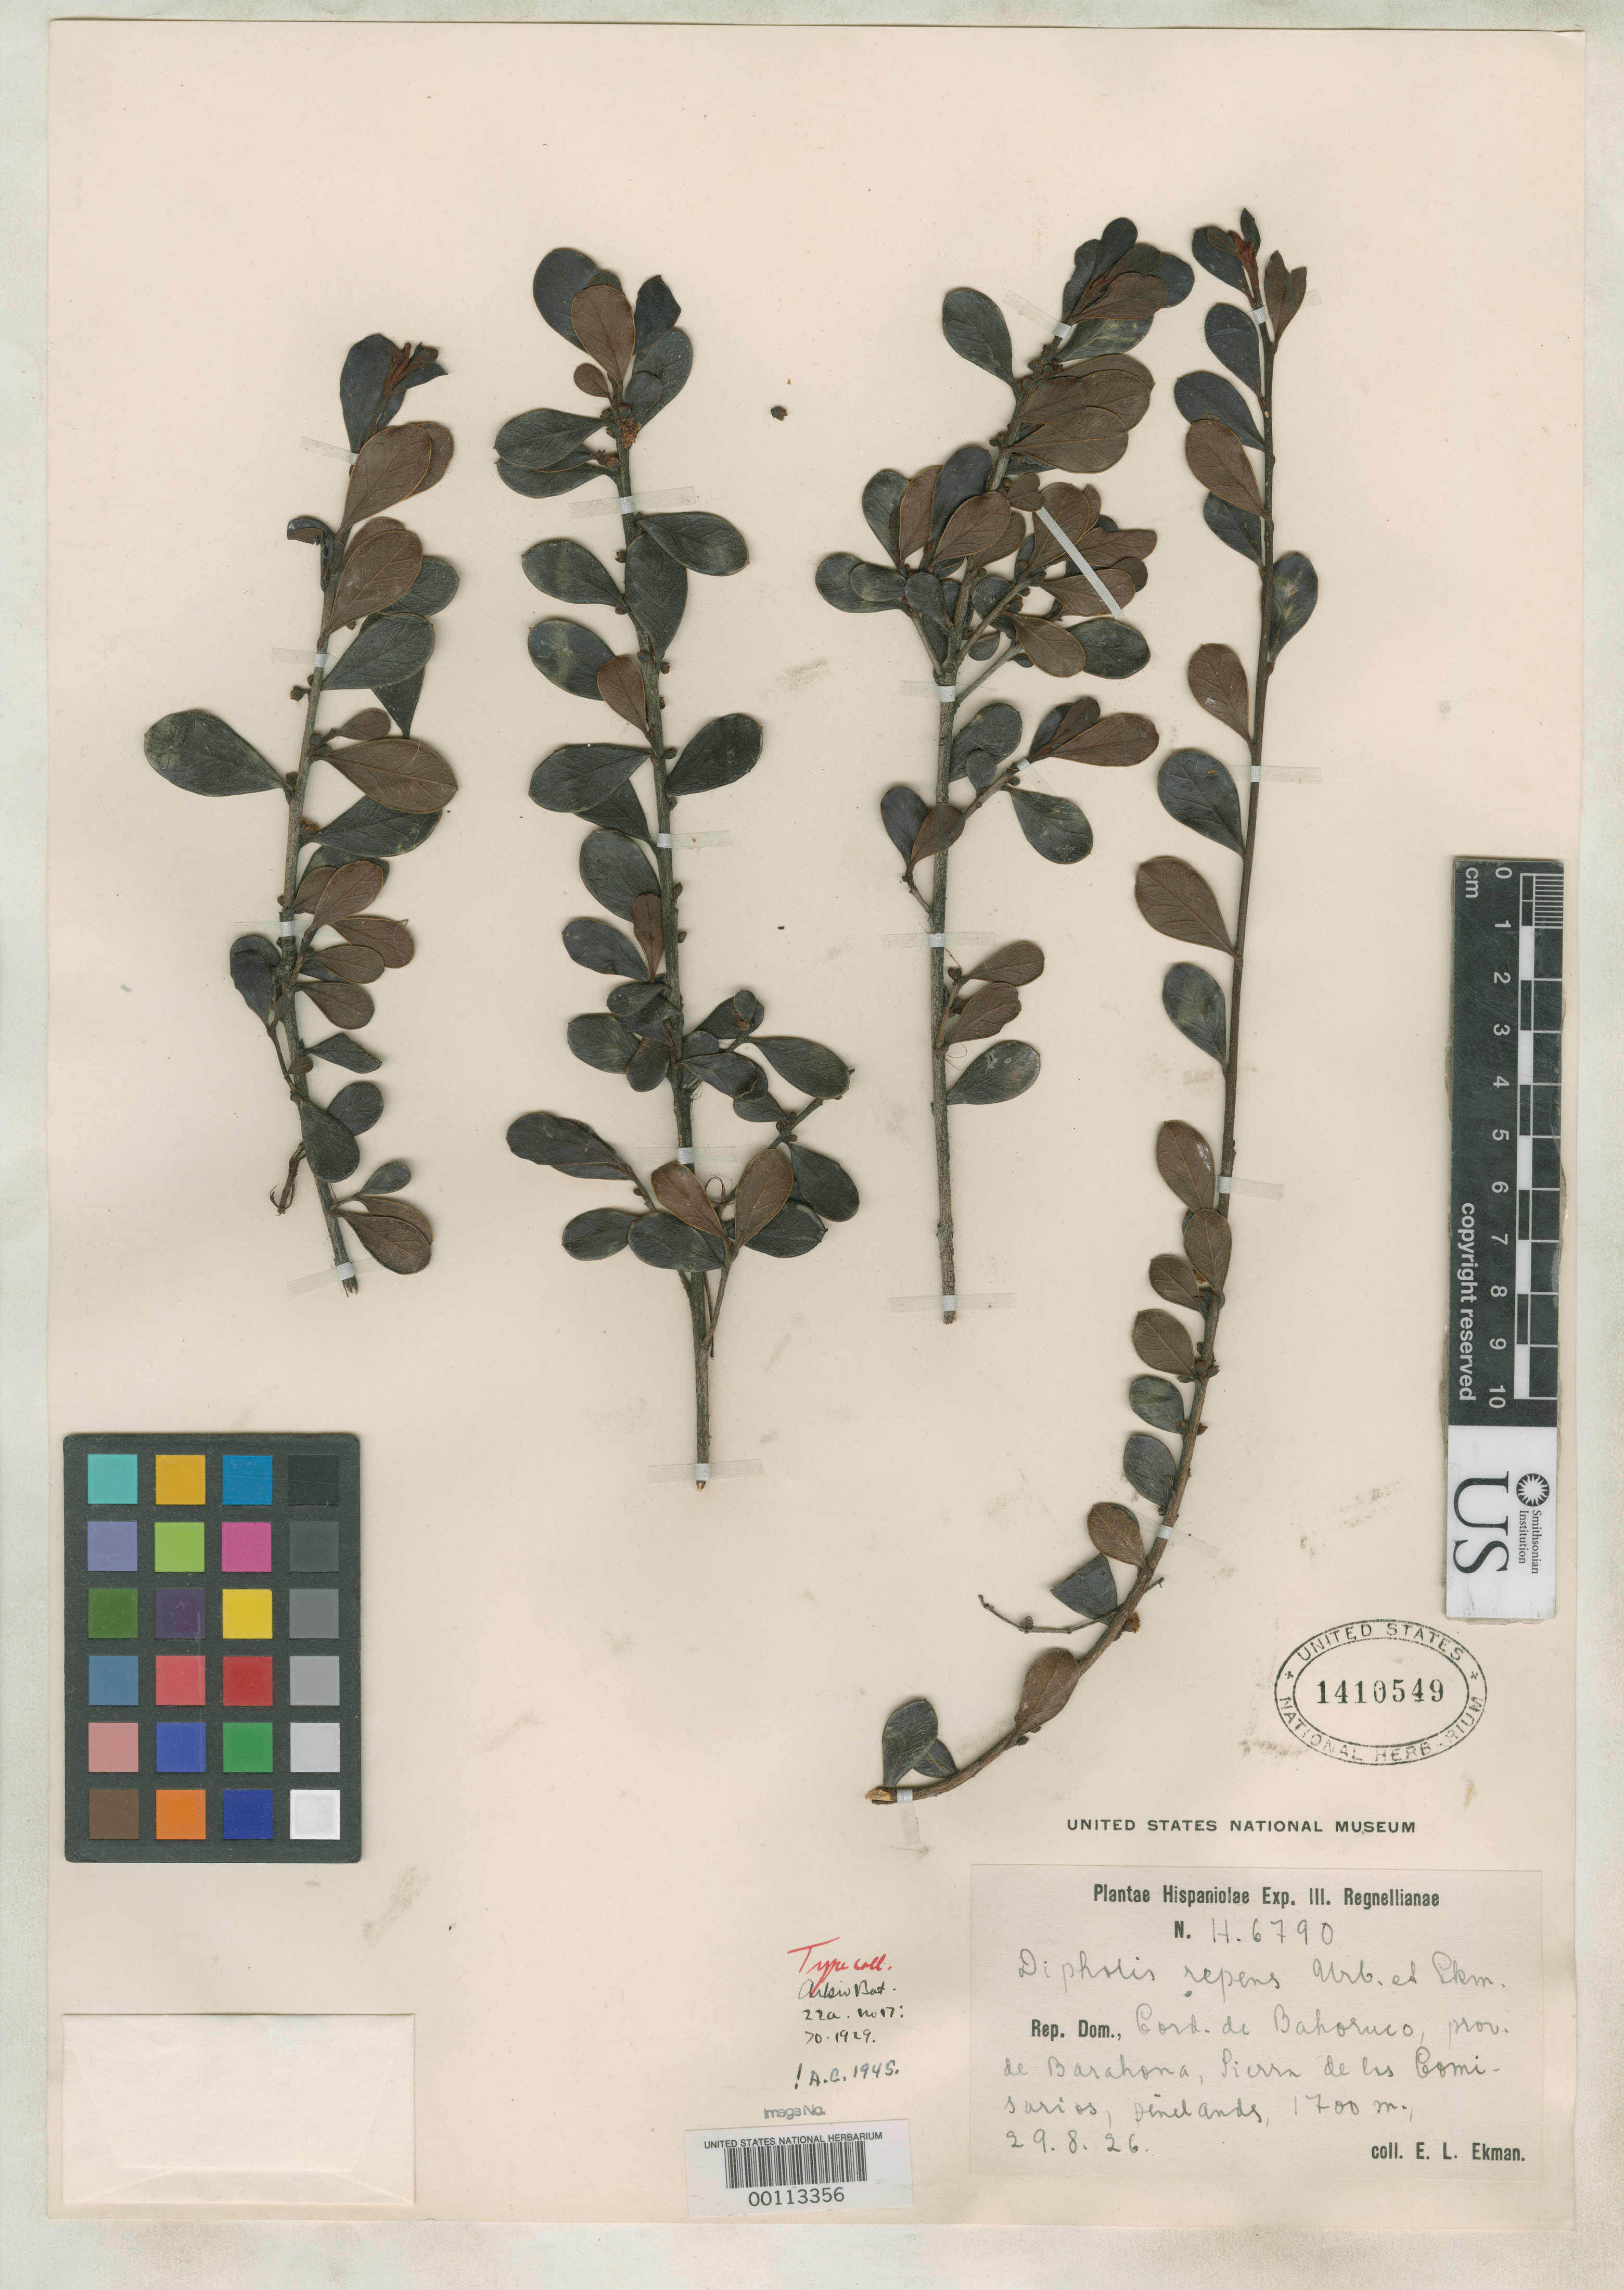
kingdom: Plantae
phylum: Tracheophyta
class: Magnoliopsida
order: Ericales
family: Sapotaceae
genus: Dipholis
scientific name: Dipholis repens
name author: Urb. & Ekman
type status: Isotype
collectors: E. L. Ekman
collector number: H 6790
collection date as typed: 29 Aug 1926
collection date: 1926-08-29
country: Dominican Republic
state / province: Barahona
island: Hispaniola Island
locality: Cordillera Bahoruco, Sierra de Los Comisarios.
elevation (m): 1700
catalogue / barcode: US 1410549